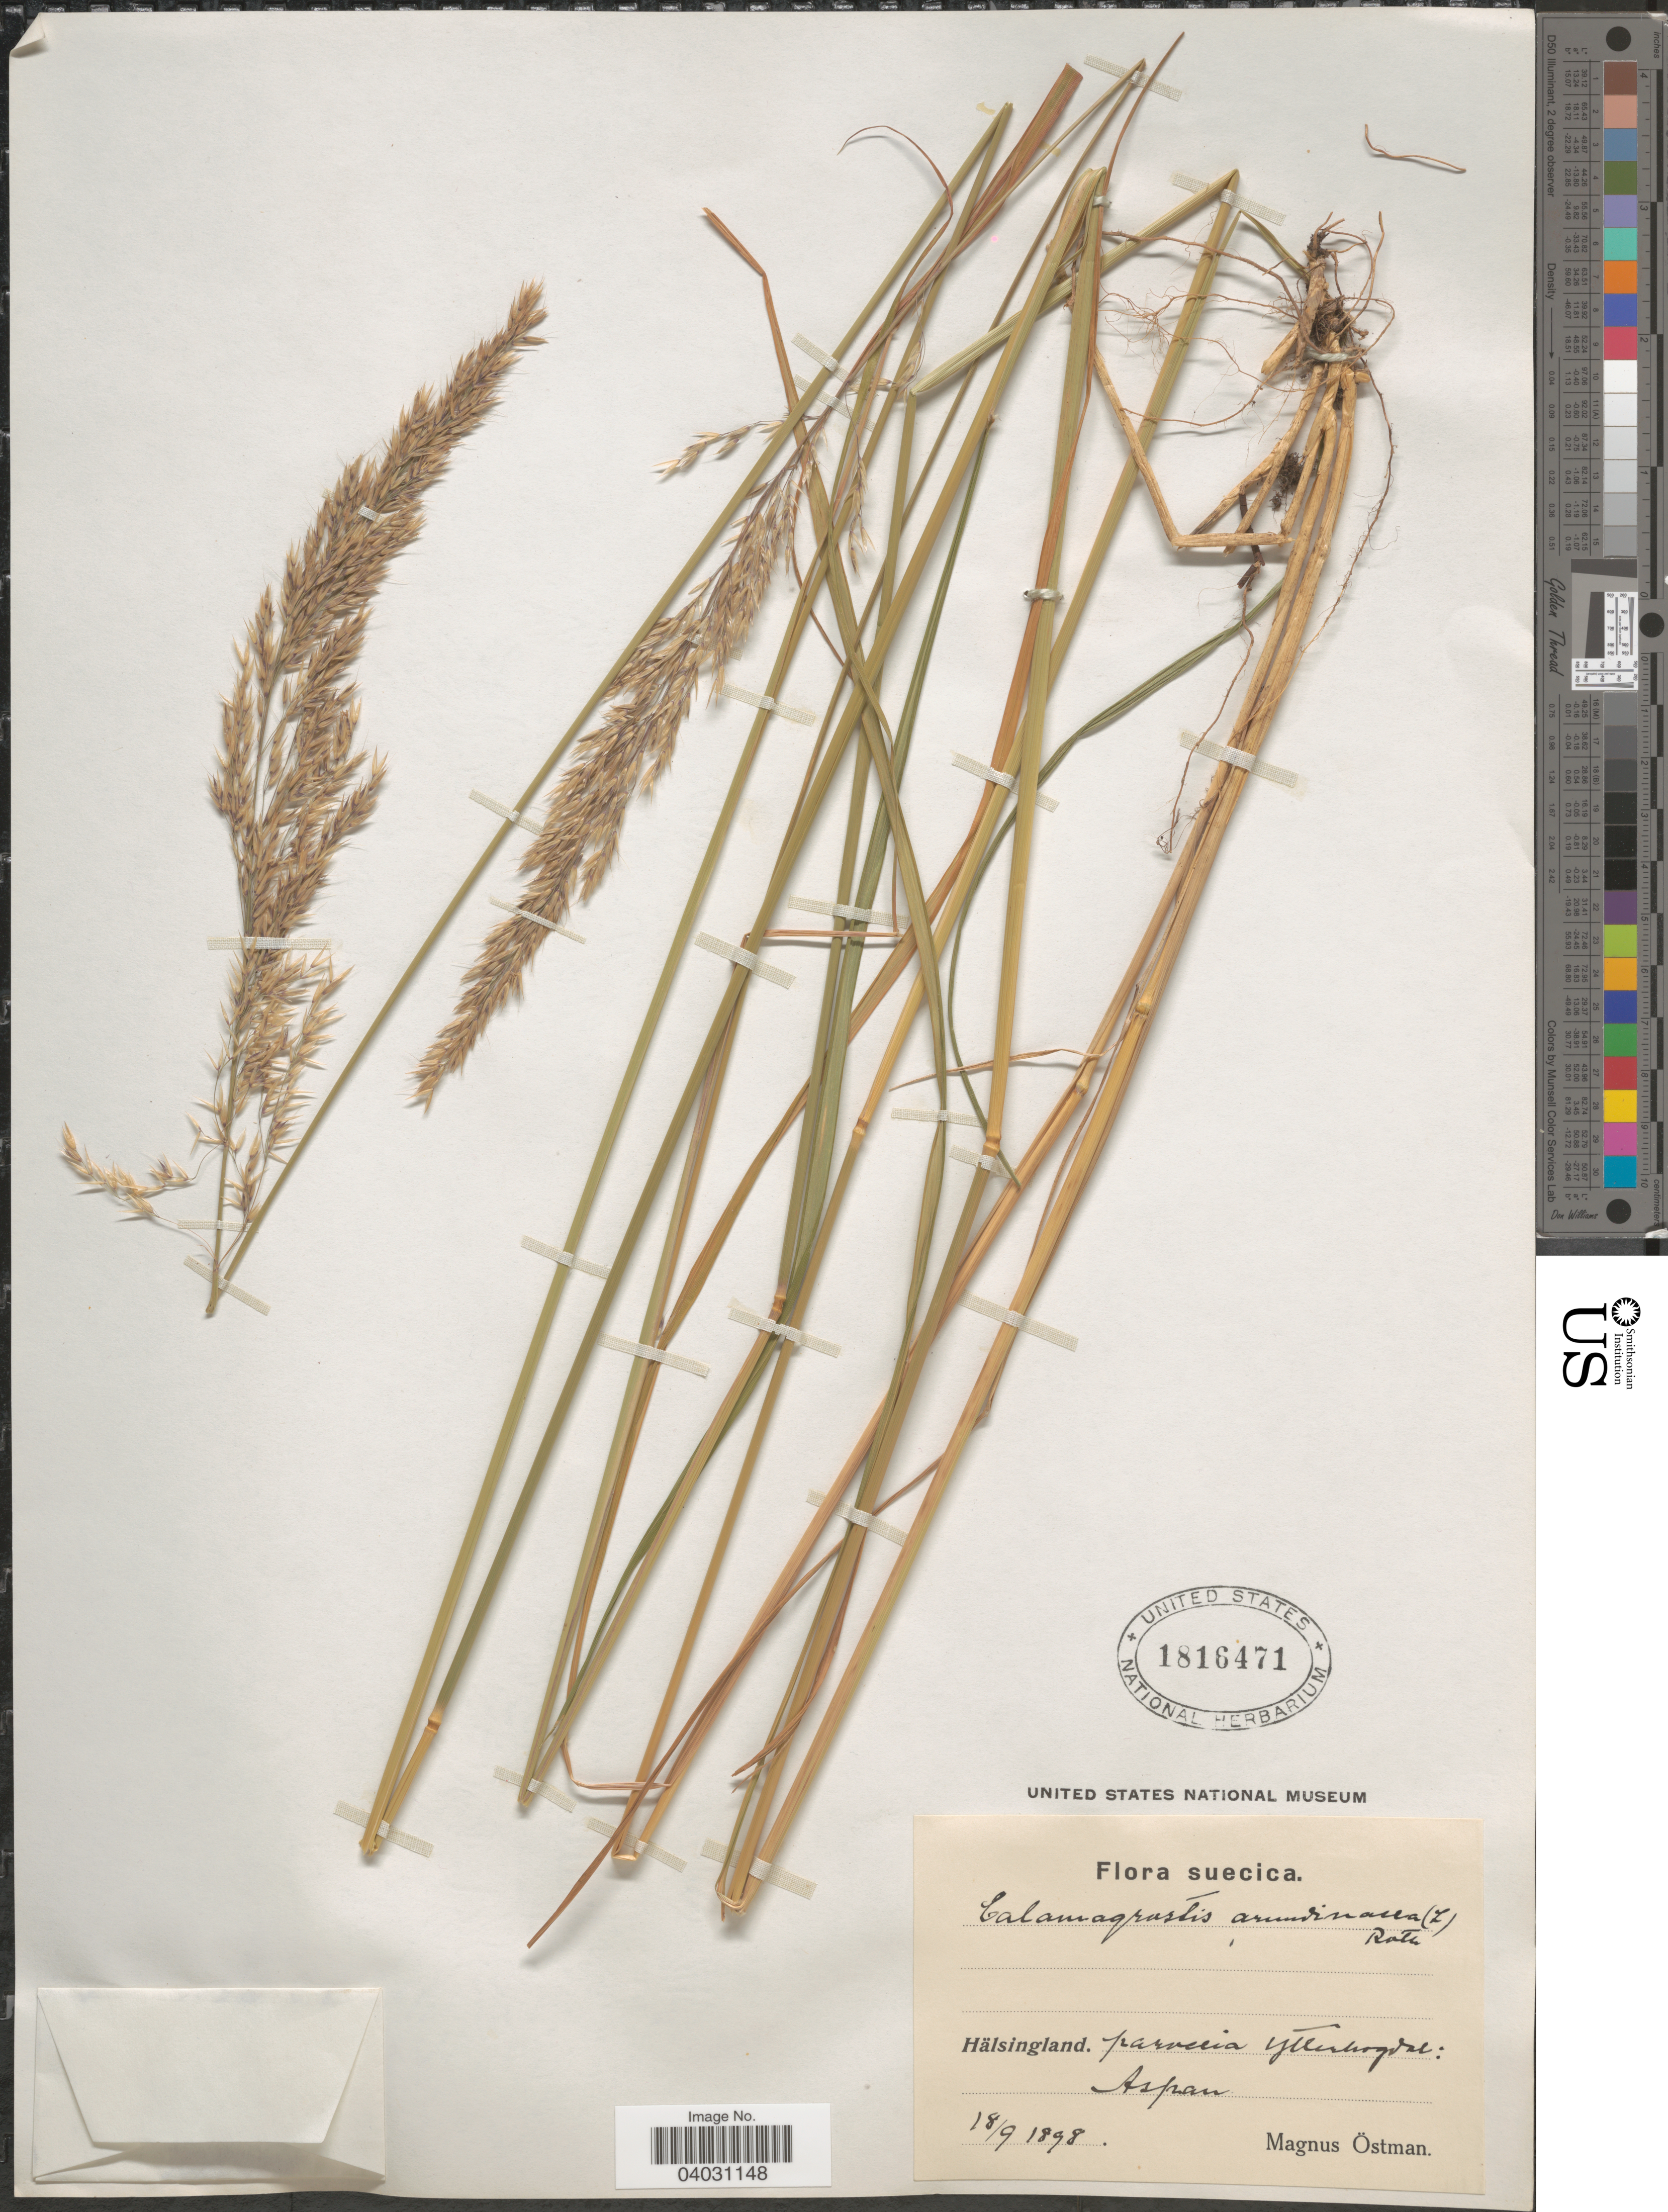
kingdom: Plantae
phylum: Tracheophyta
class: Liliopsida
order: Poales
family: Poaceae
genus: Calamagrostis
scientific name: Calamagrostis arundinacea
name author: (L.) Roth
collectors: M. Östman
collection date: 1898-09-18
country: Sweden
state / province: Gavleborg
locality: Suecica. Hälsingland. Parvecia Ytterhogdal: Aspan.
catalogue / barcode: US 1816471